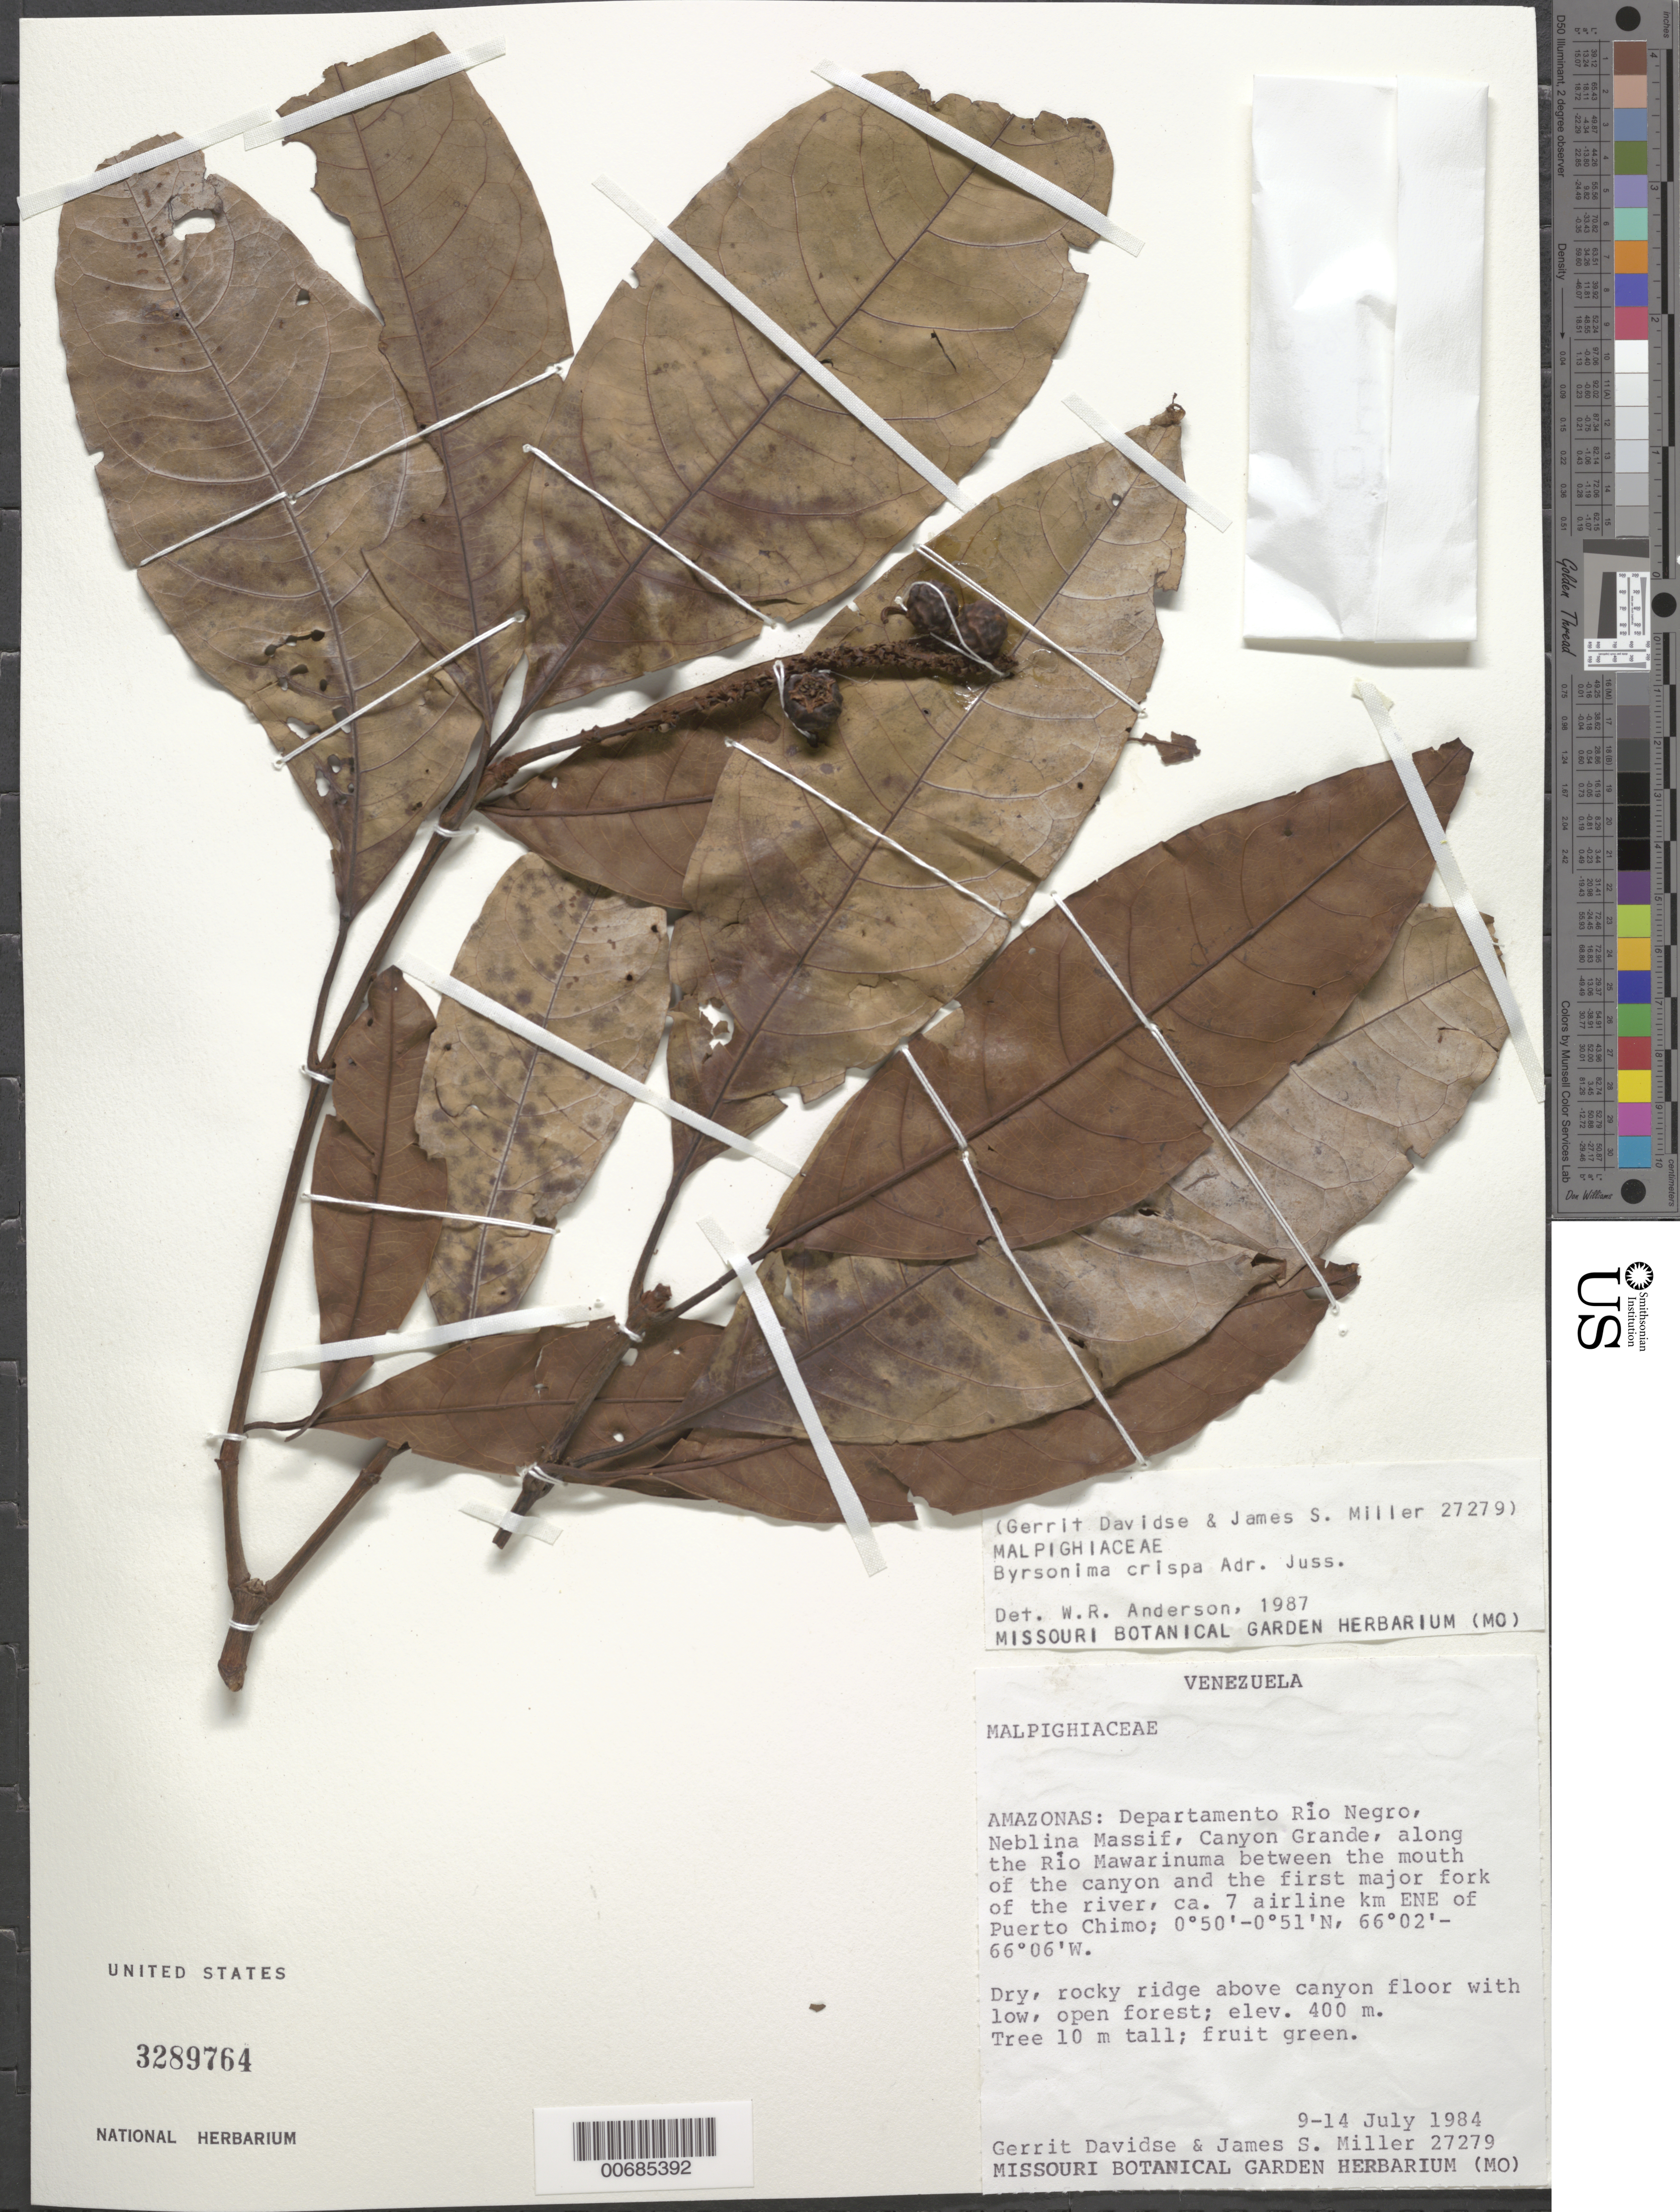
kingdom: Plantae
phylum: Tracheophyta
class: Magnoliopsida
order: Malpighiales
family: Malpighiaceae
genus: Byrsonima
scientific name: Byrsonima crispa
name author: A. Juss.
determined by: Anderson, W. R., (MICH), University of Michigan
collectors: G. Davidse & J. S. Miller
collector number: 27279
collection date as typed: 9-Jul-84 to 14-Jul-84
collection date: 1984-07-09/1984-07-14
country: Venezuela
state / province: Amazonas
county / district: Río Negro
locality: Neblina Massif, Canyon Grande, along Río Mawarinuma, 7 airline km E-NE of Puerto Chimo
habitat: Dry rocky ridge above canyon floor with low open forest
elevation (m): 350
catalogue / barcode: US 3289764